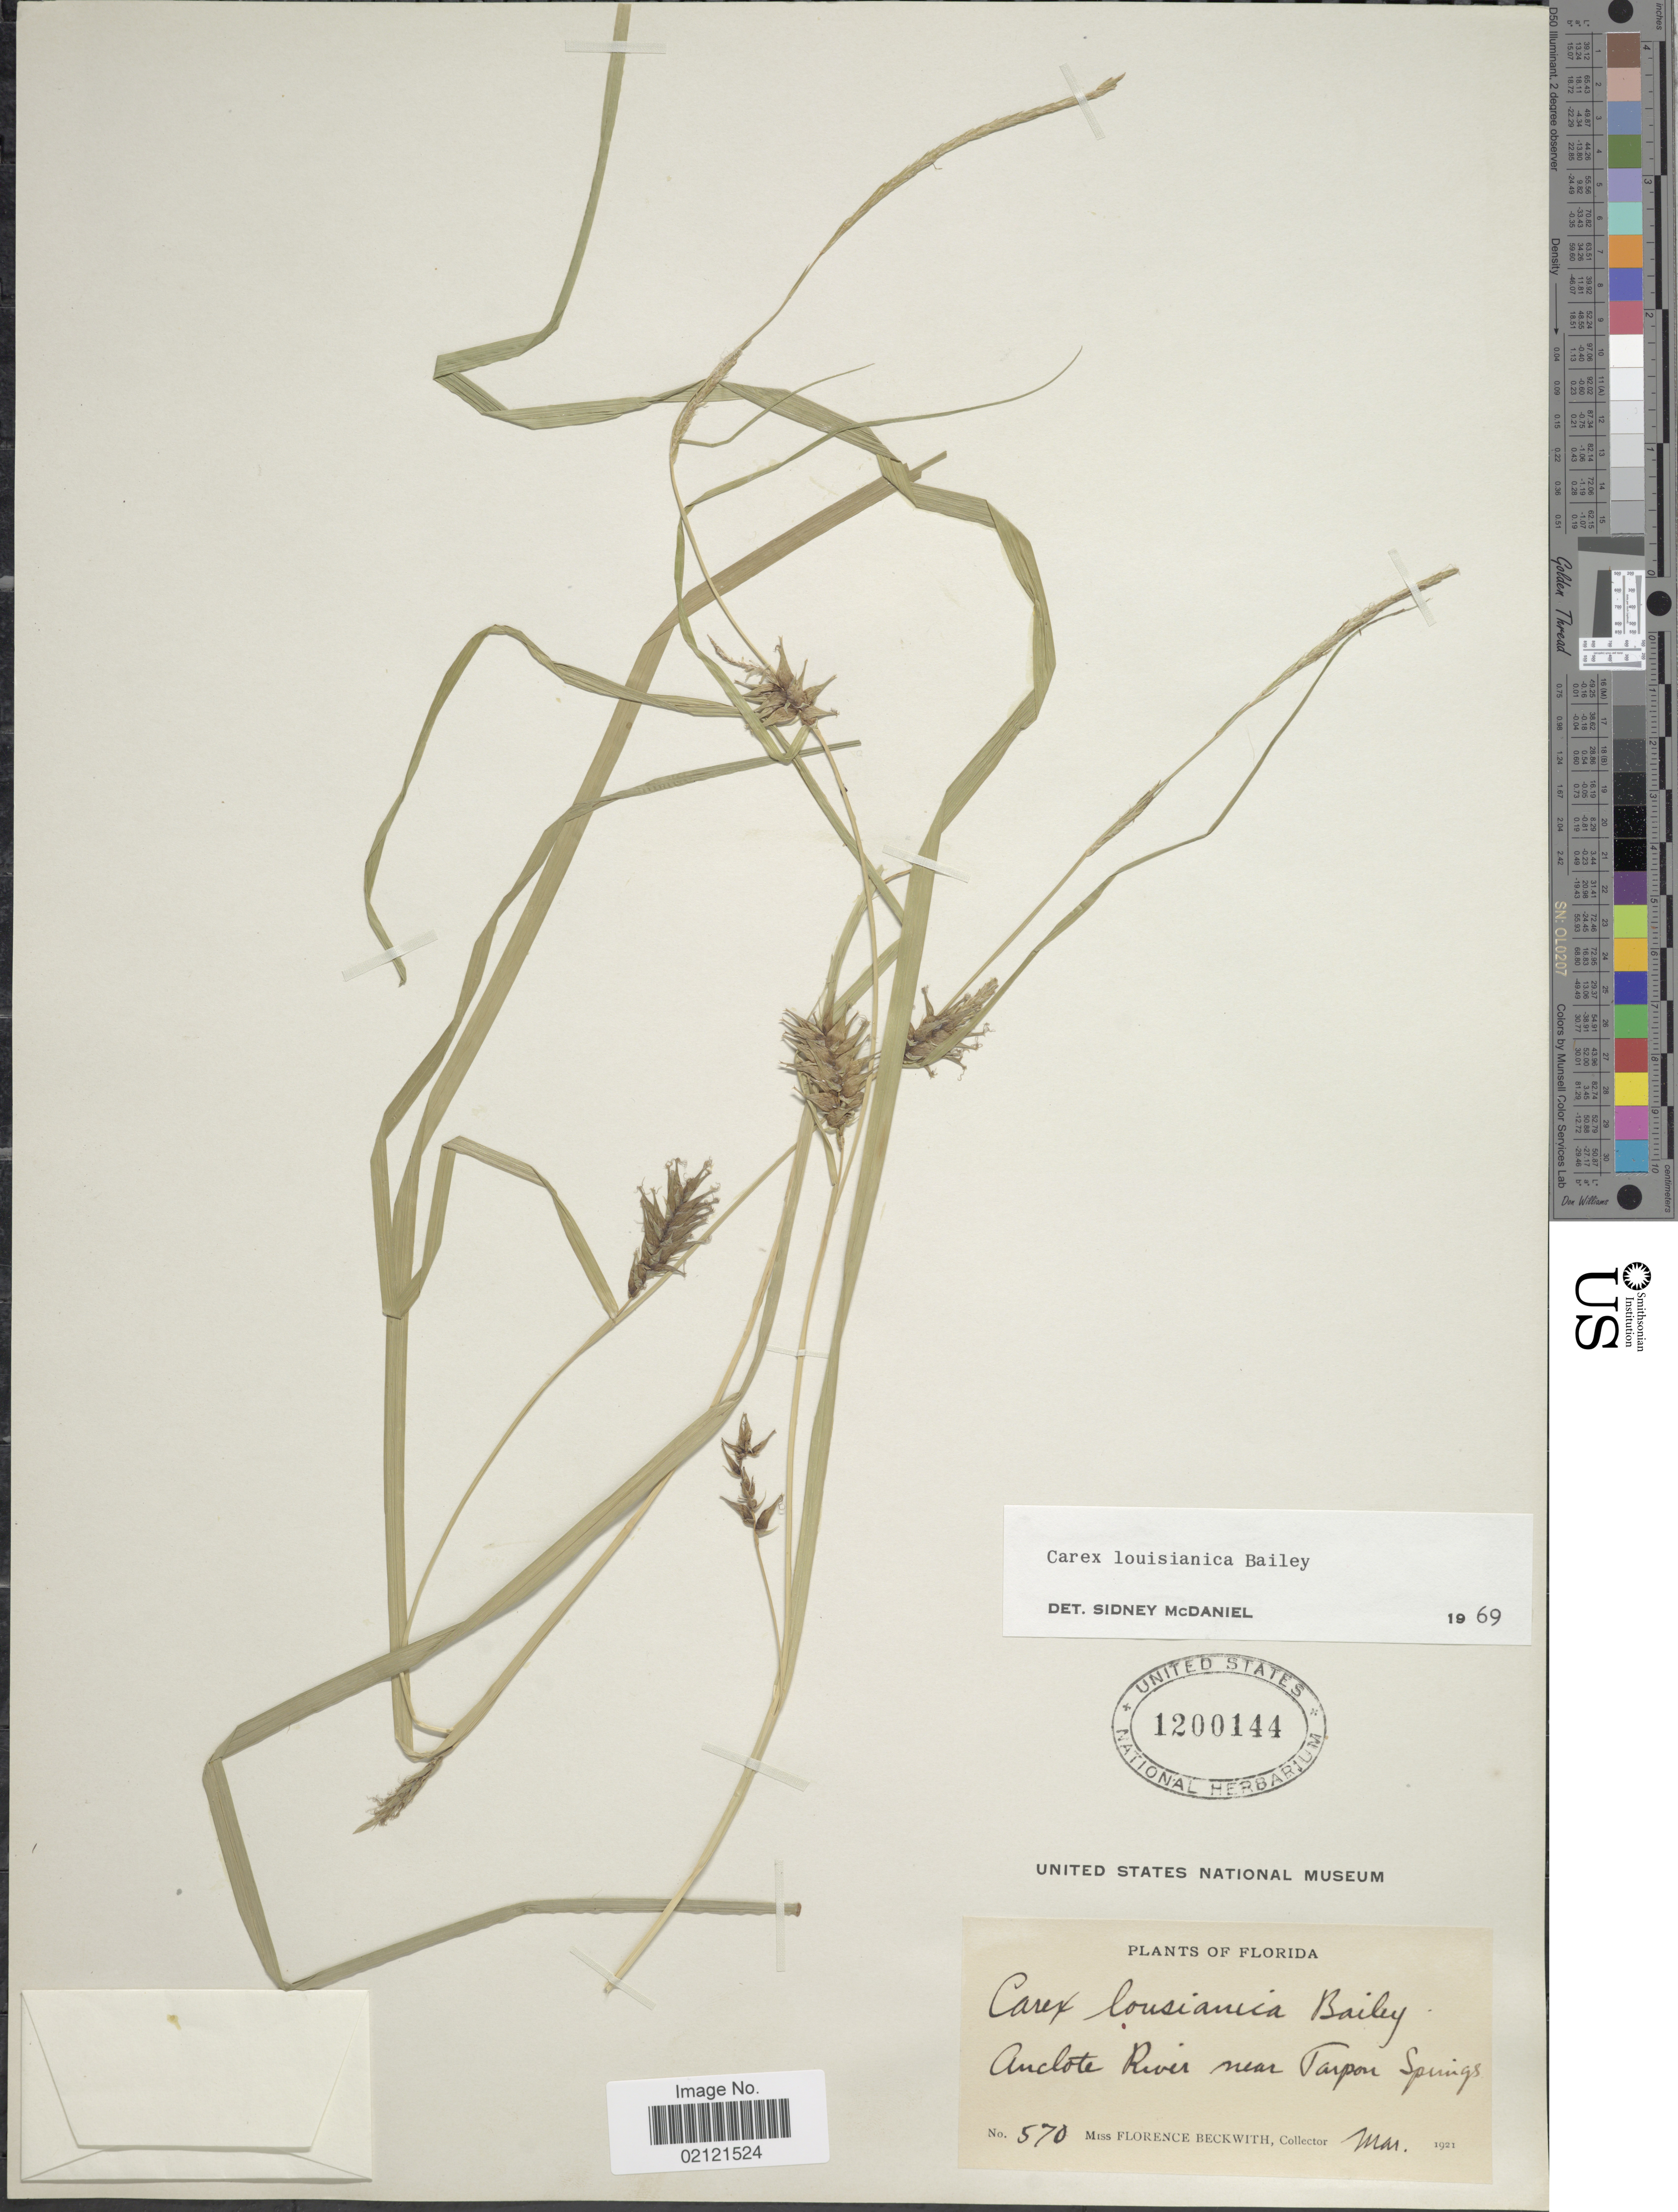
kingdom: Plantae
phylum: Tracheophyta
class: Liliopsida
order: Poales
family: Cyperaceae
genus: Carex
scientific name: Carex louisianica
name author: L.H. Bailey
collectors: F. Beckwith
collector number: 570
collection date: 1921-03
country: United States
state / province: Florida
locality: Anclote River near Tarpon Springs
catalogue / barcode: US 1200144